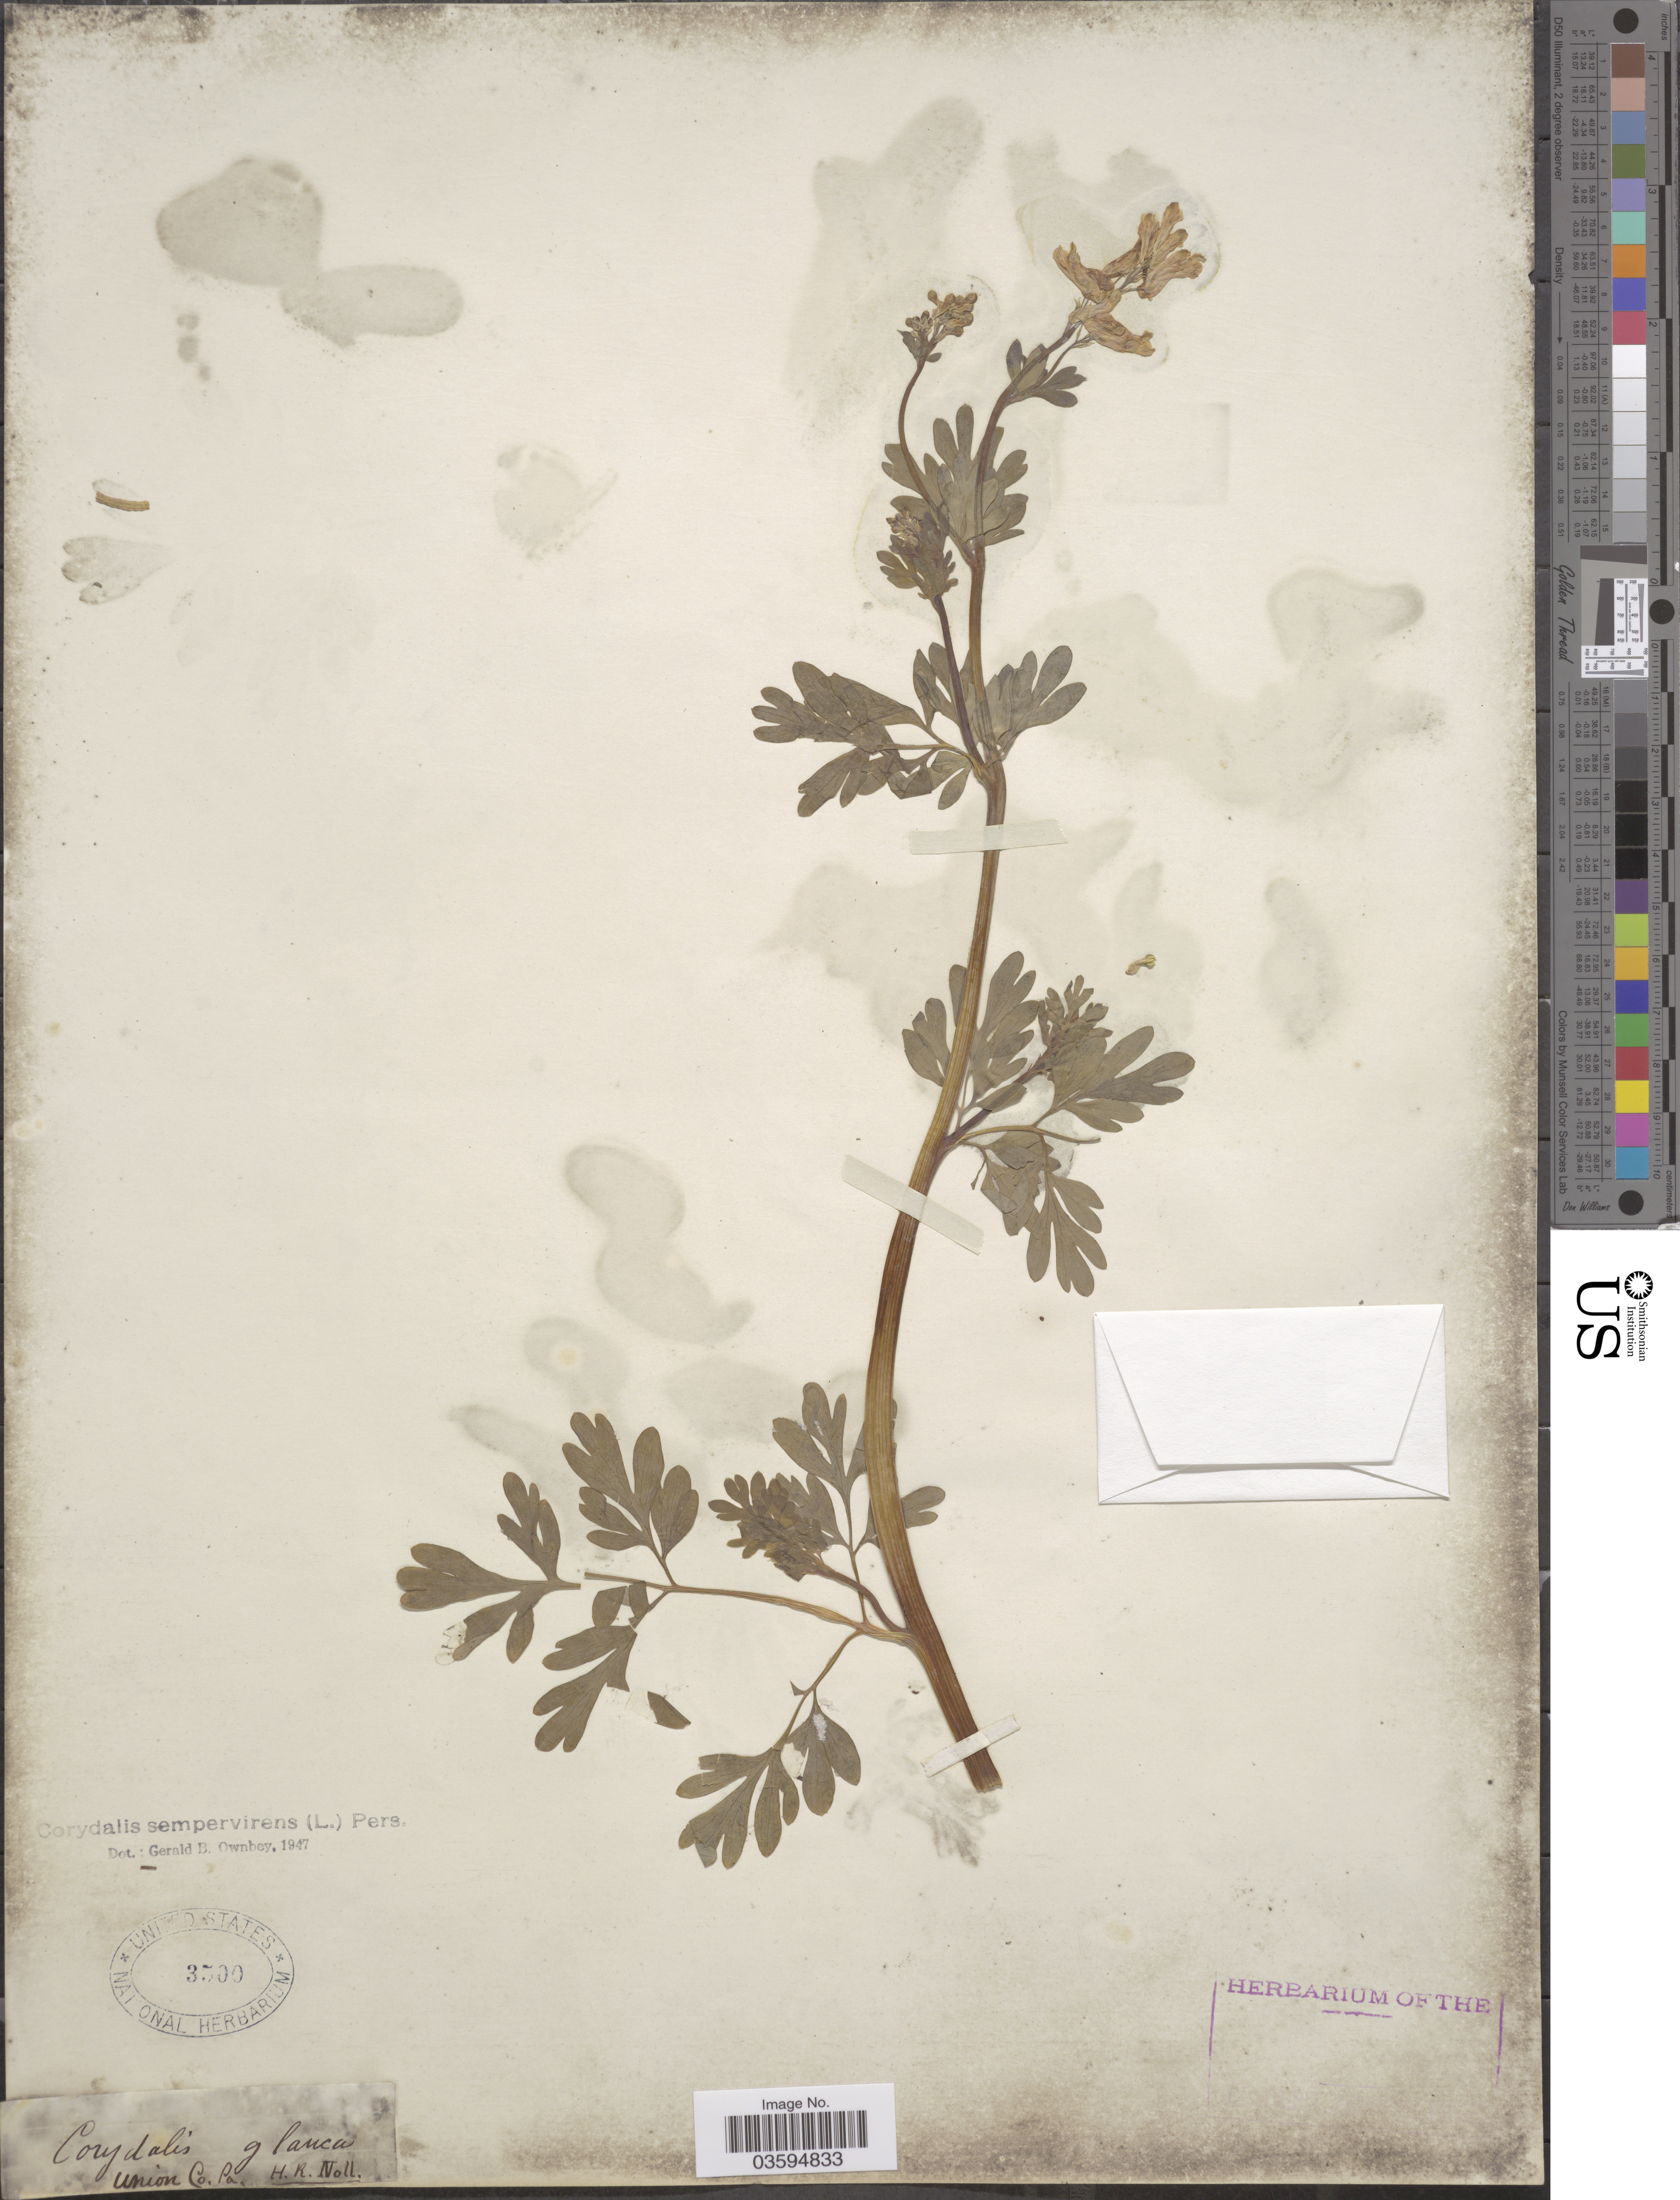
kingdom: Plantae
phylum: Tracheophyta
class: Magnoliopsida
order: Ranunculales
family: Papaveraceae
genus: Capnoides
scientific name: Capnoides sempervirens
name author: (L.) Borkh.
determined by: Strong, M. T., (US), Smithsonian Institution - National Museum of Natural History (UNITED STATES)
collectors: H. Noll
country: United States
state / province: Pennsylvania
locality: Union Co.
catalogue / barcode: US 3500